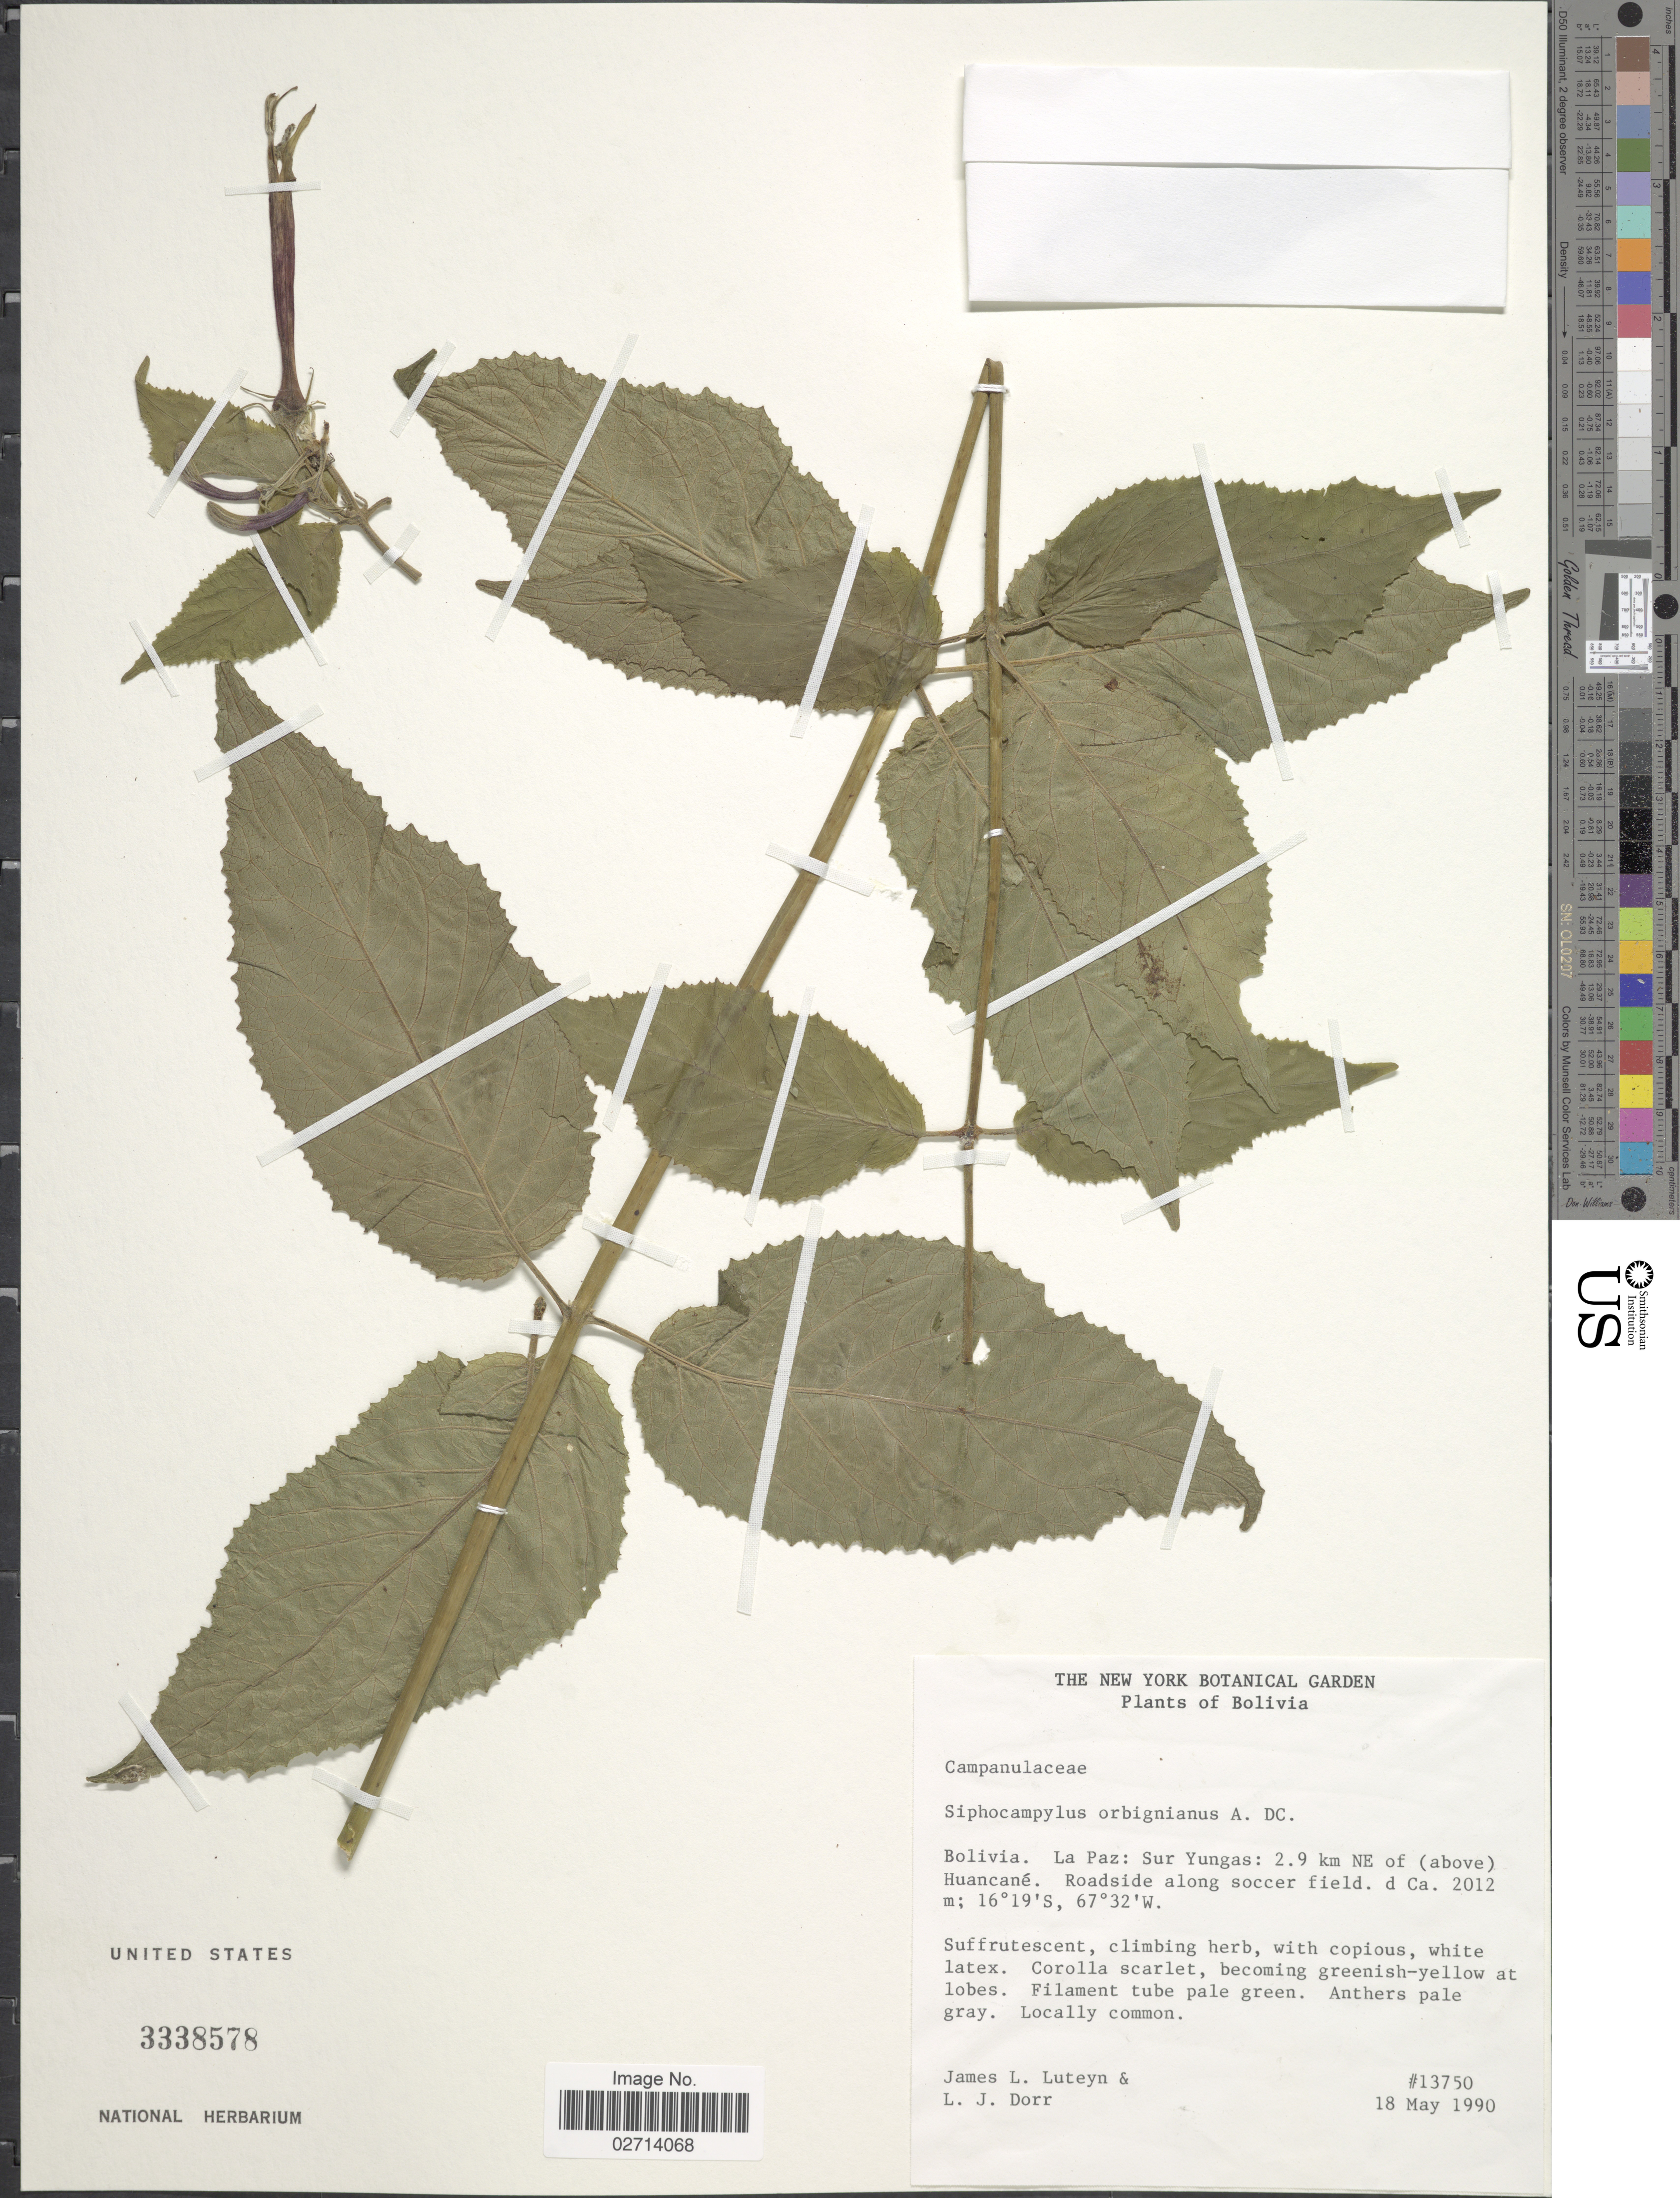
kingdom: Plantae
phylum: Tracheophyta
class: Magnoliopsida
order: Asterales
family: Campanulaceae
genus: Siphocampylus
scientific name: Siphocampylus orbignianus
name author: A. DC.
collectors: J. L. Luteyn & L. J. Dorr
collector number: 13750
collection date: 1990-05-18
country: Bolivia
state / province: La Paz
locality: Sur Yungas: 2.9 km NE of (above) Huancané. Roadside along soccer field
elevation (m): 2012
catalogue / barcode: US 3338578